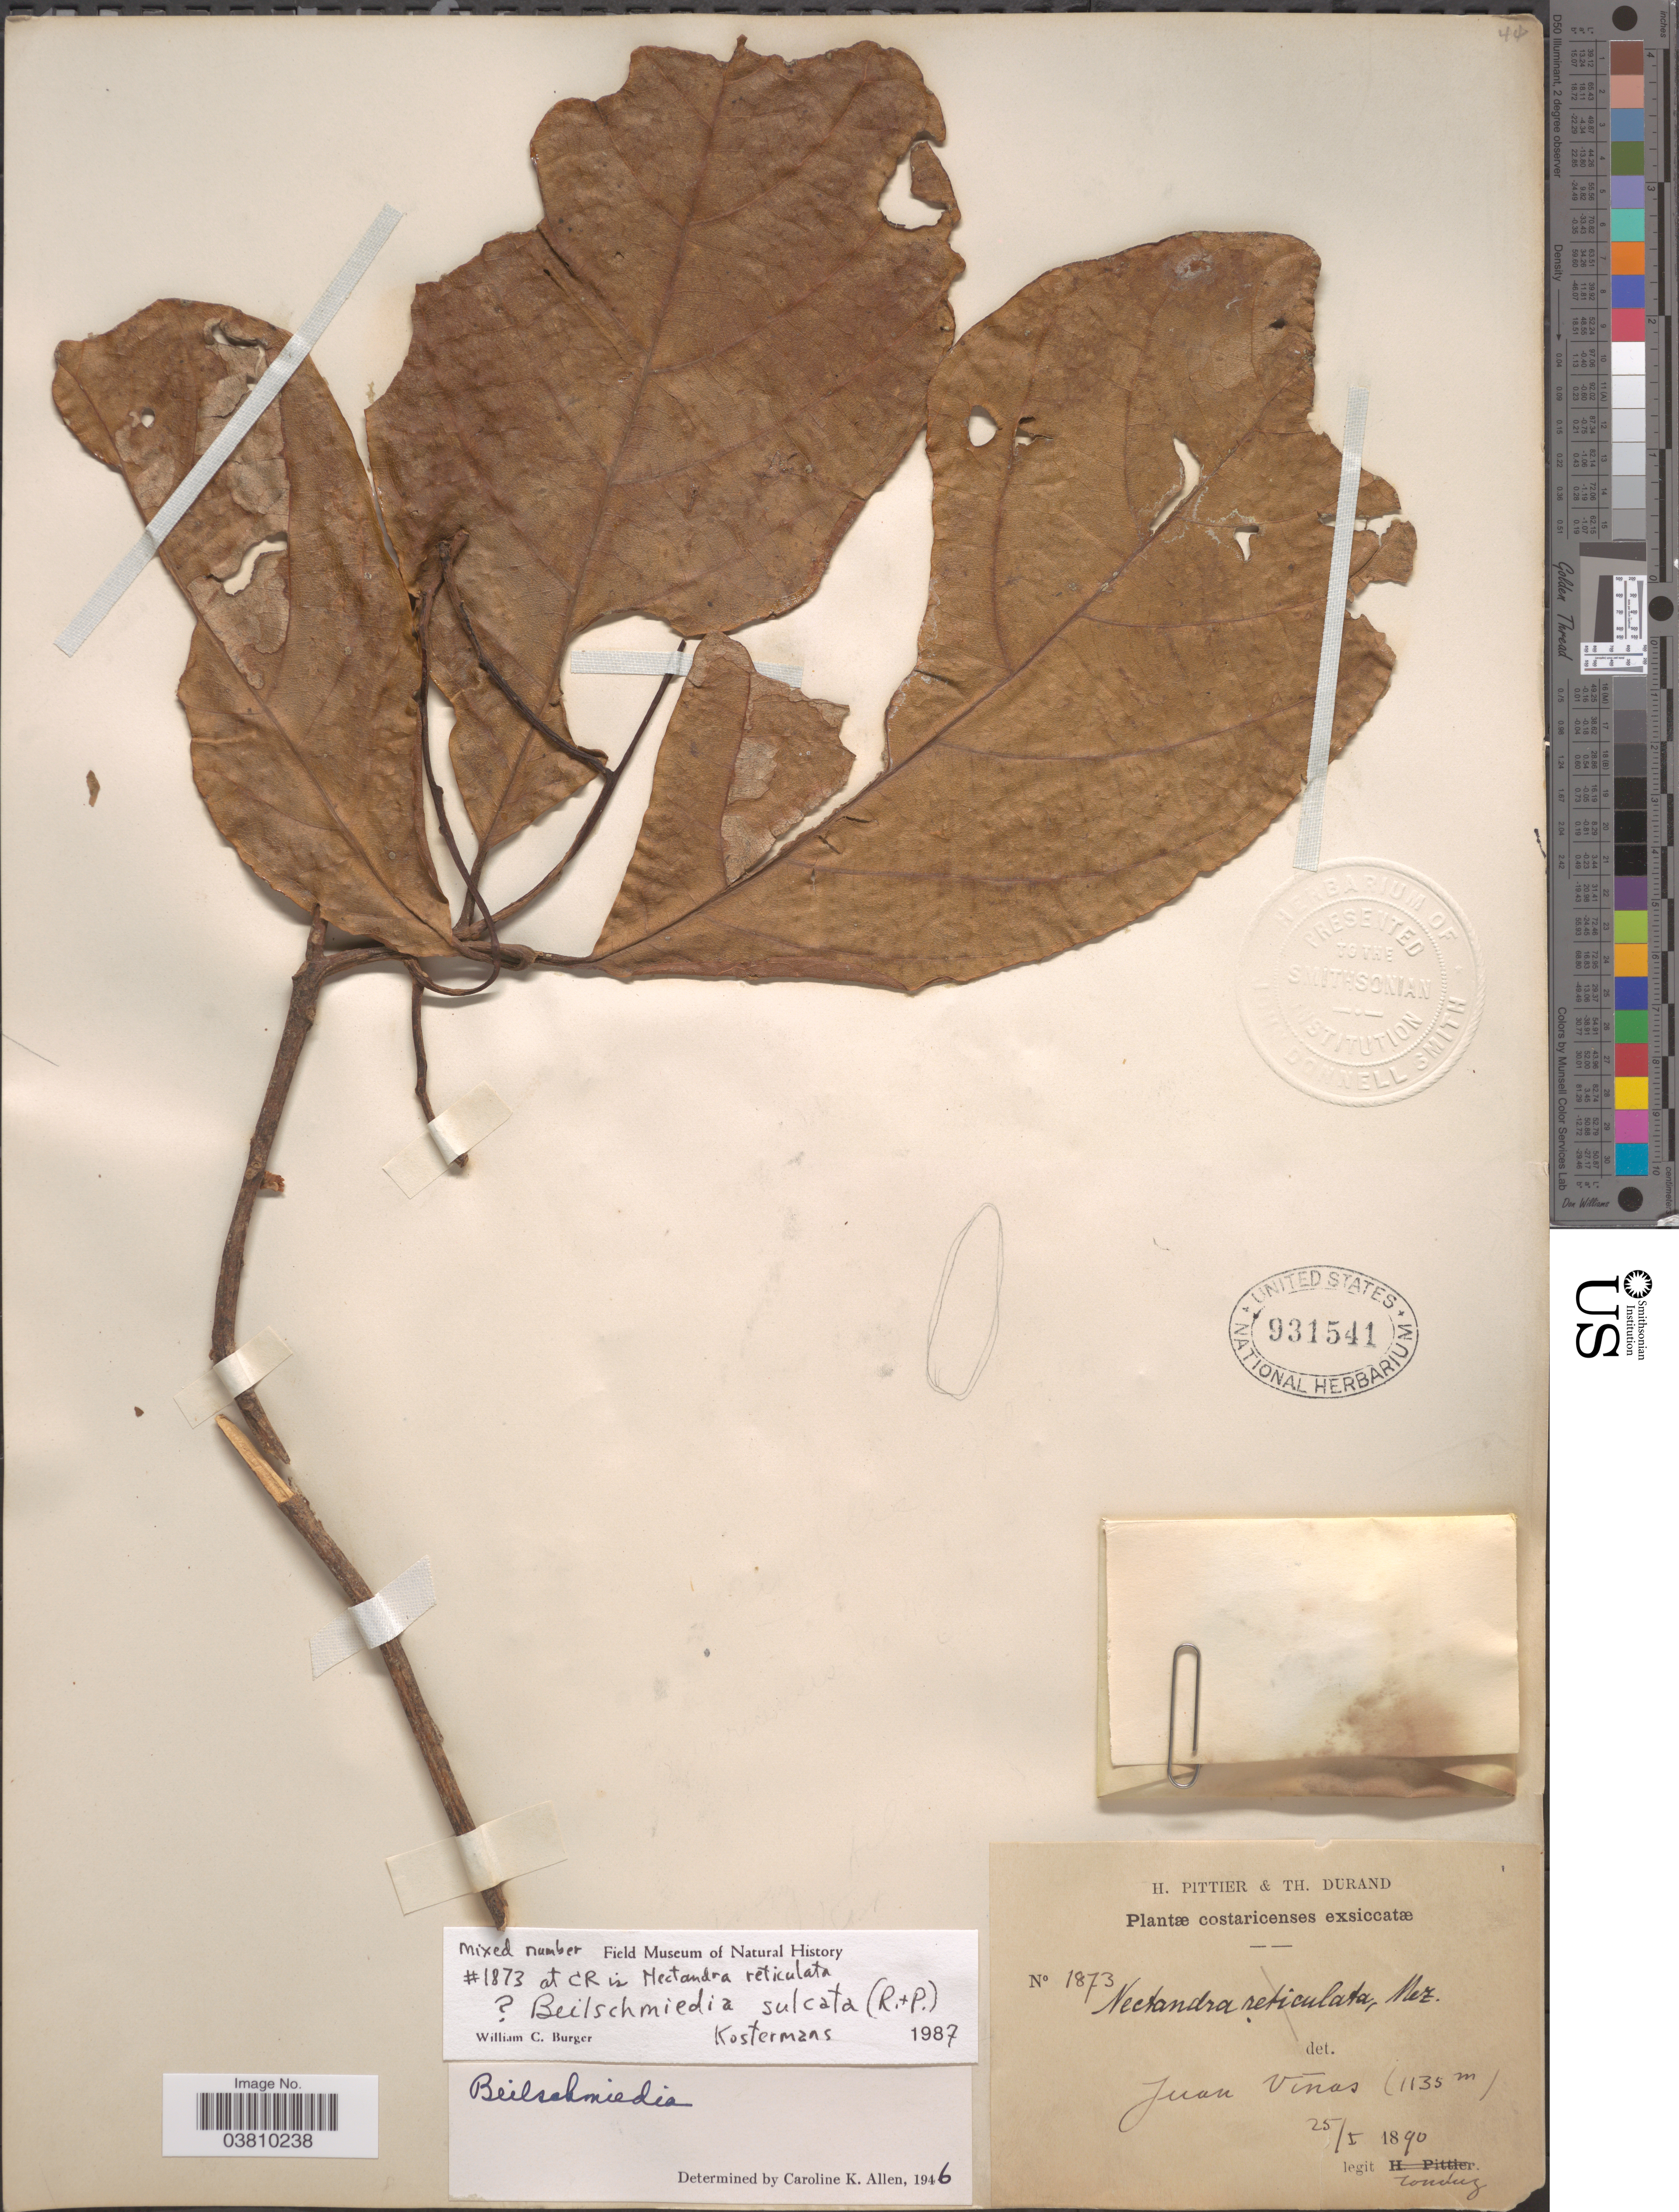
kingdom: Plantae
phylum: Tracheophyta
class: Magnoliopsida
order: Laurales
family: Lauraceae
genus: Beilschmiedia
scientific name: Beilschmiedia sulcata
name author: (Ruiz & Pav.) Kosterm.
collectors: Tonduz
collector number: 1873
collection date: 1890-05-25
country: Costa Rica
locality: Juan Viñas.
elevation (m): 1135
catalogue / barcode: US 931541